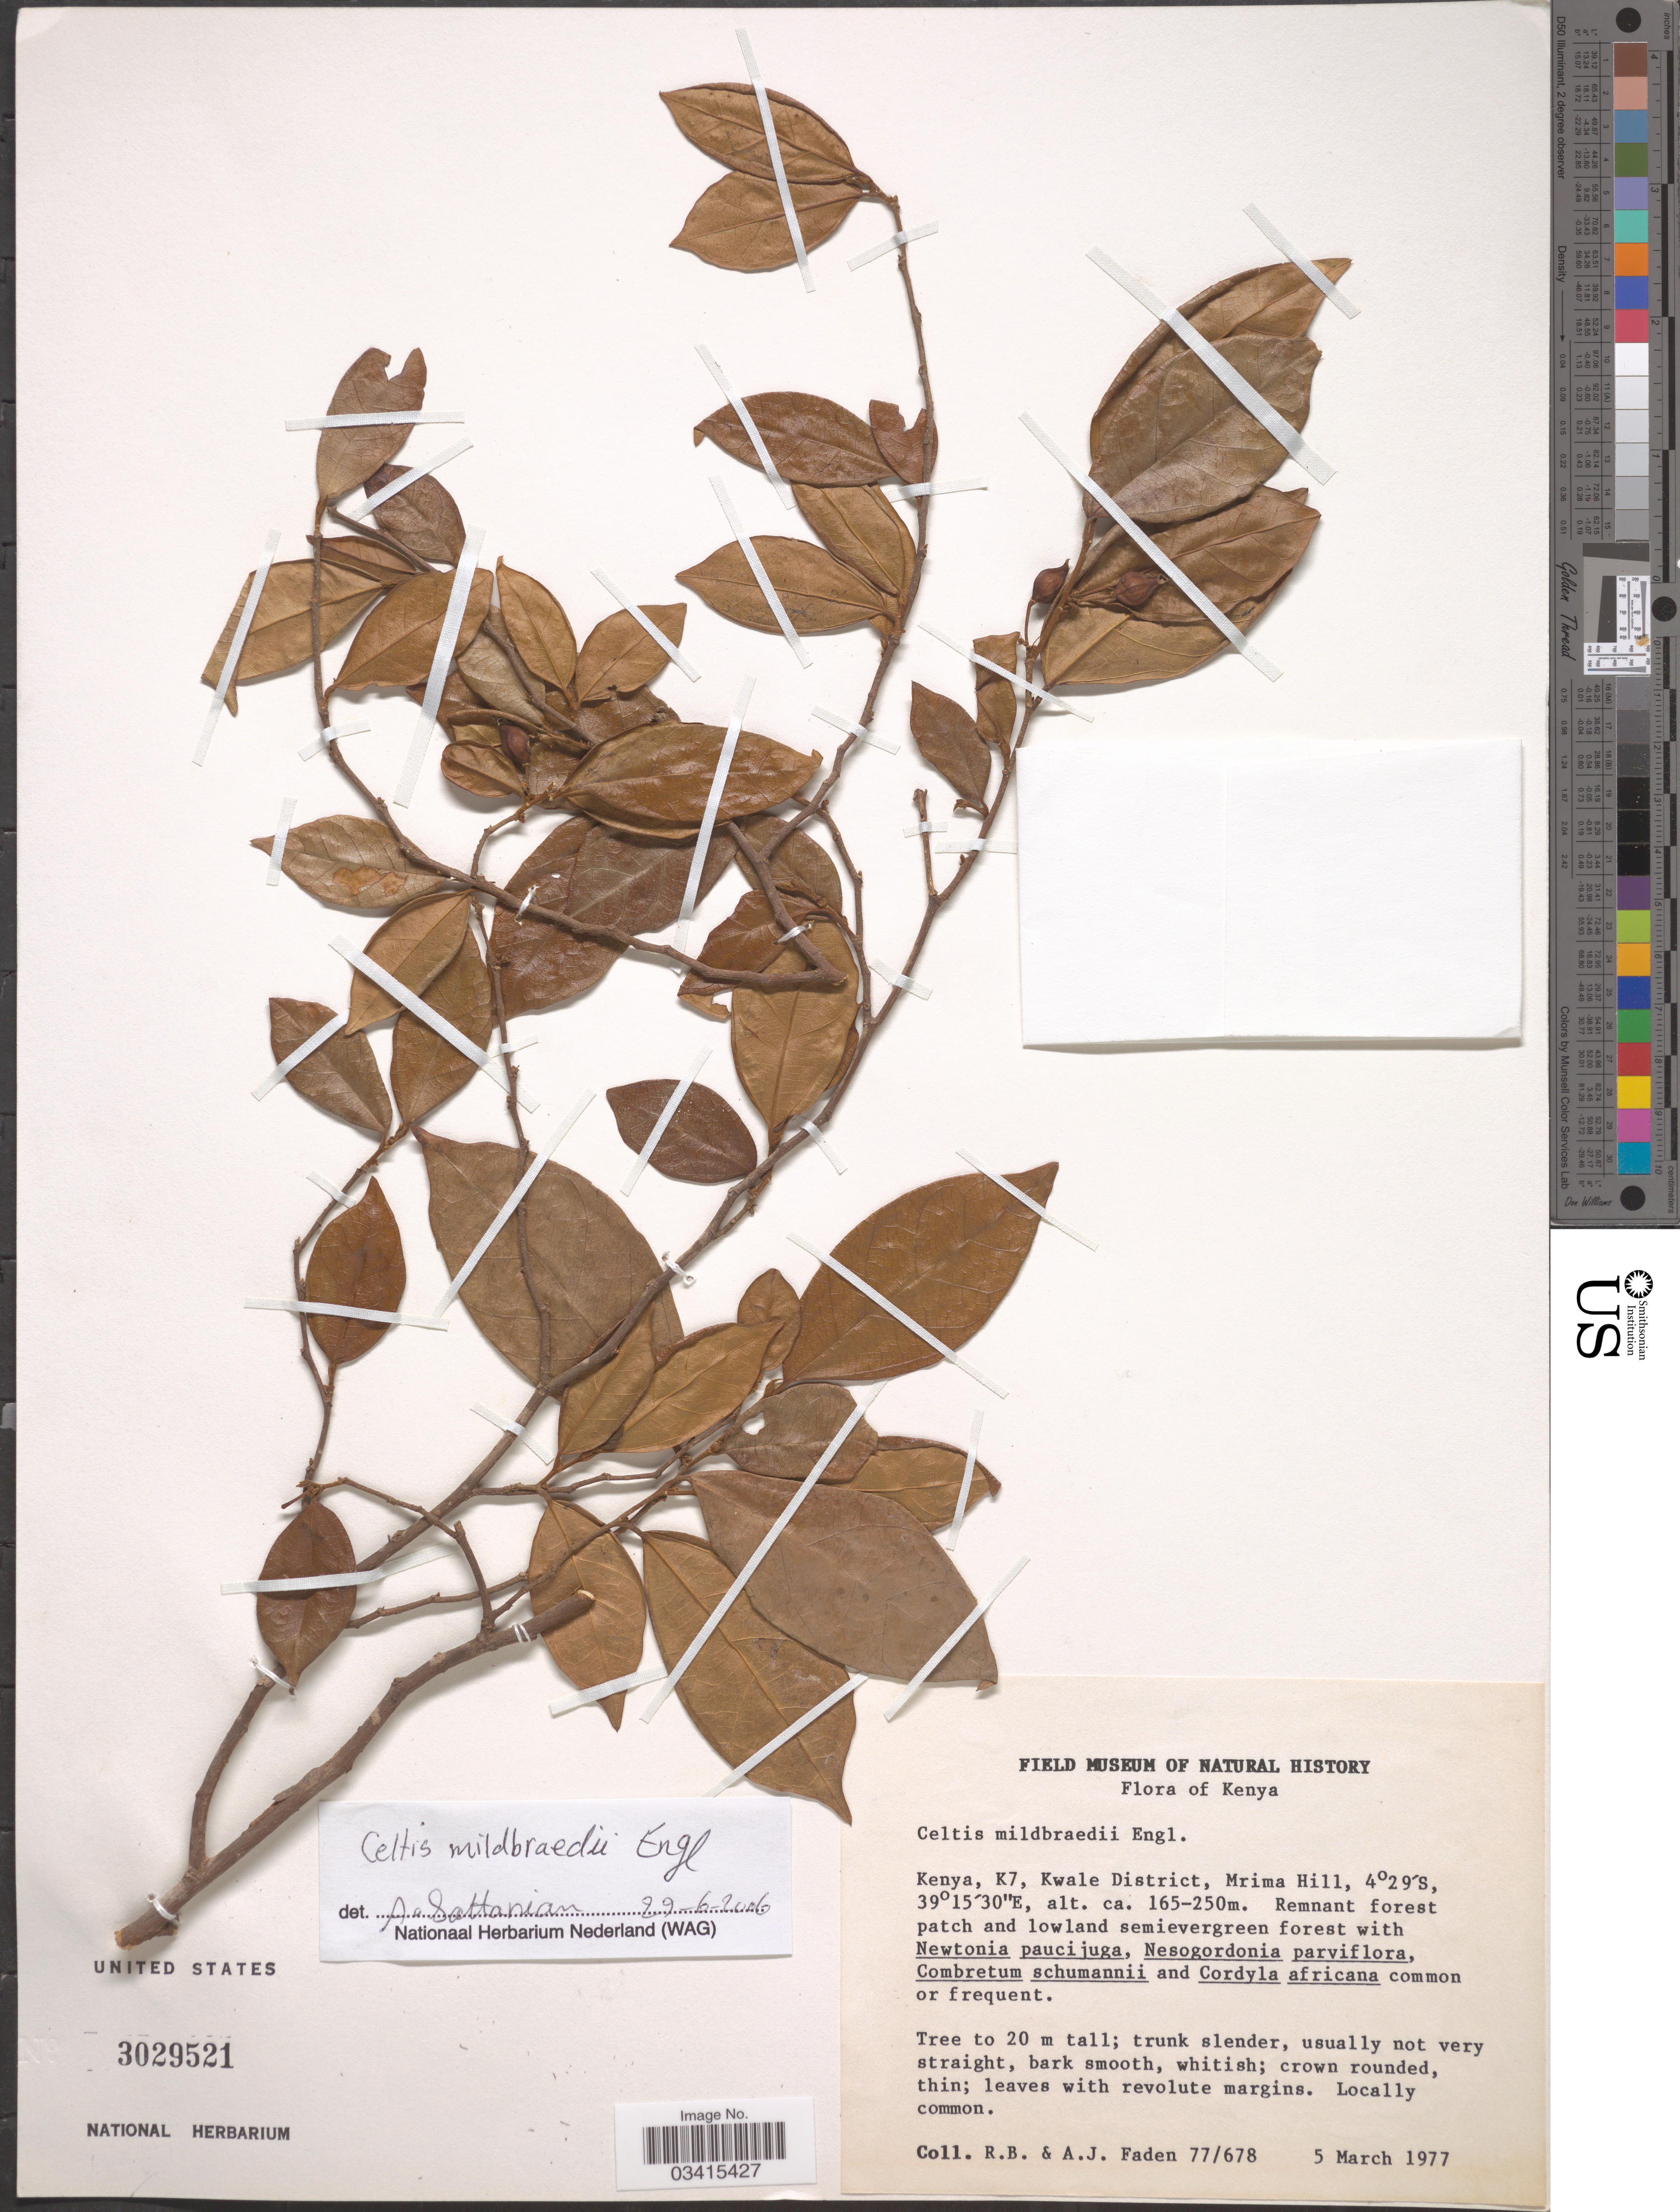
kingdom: Plantae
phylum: Tracheophyta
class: Magnoliopsida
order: Rosales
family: Cannabaceae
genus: Celtis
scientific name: Celtis mildbraedii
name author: Engl.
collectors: R. B. Faden & A. J. Faden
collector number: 77/678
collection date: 1977-03-05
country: Kenya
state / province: Kwale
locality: K7, Mrima Hill.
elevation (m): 165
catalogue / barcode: US 3029521